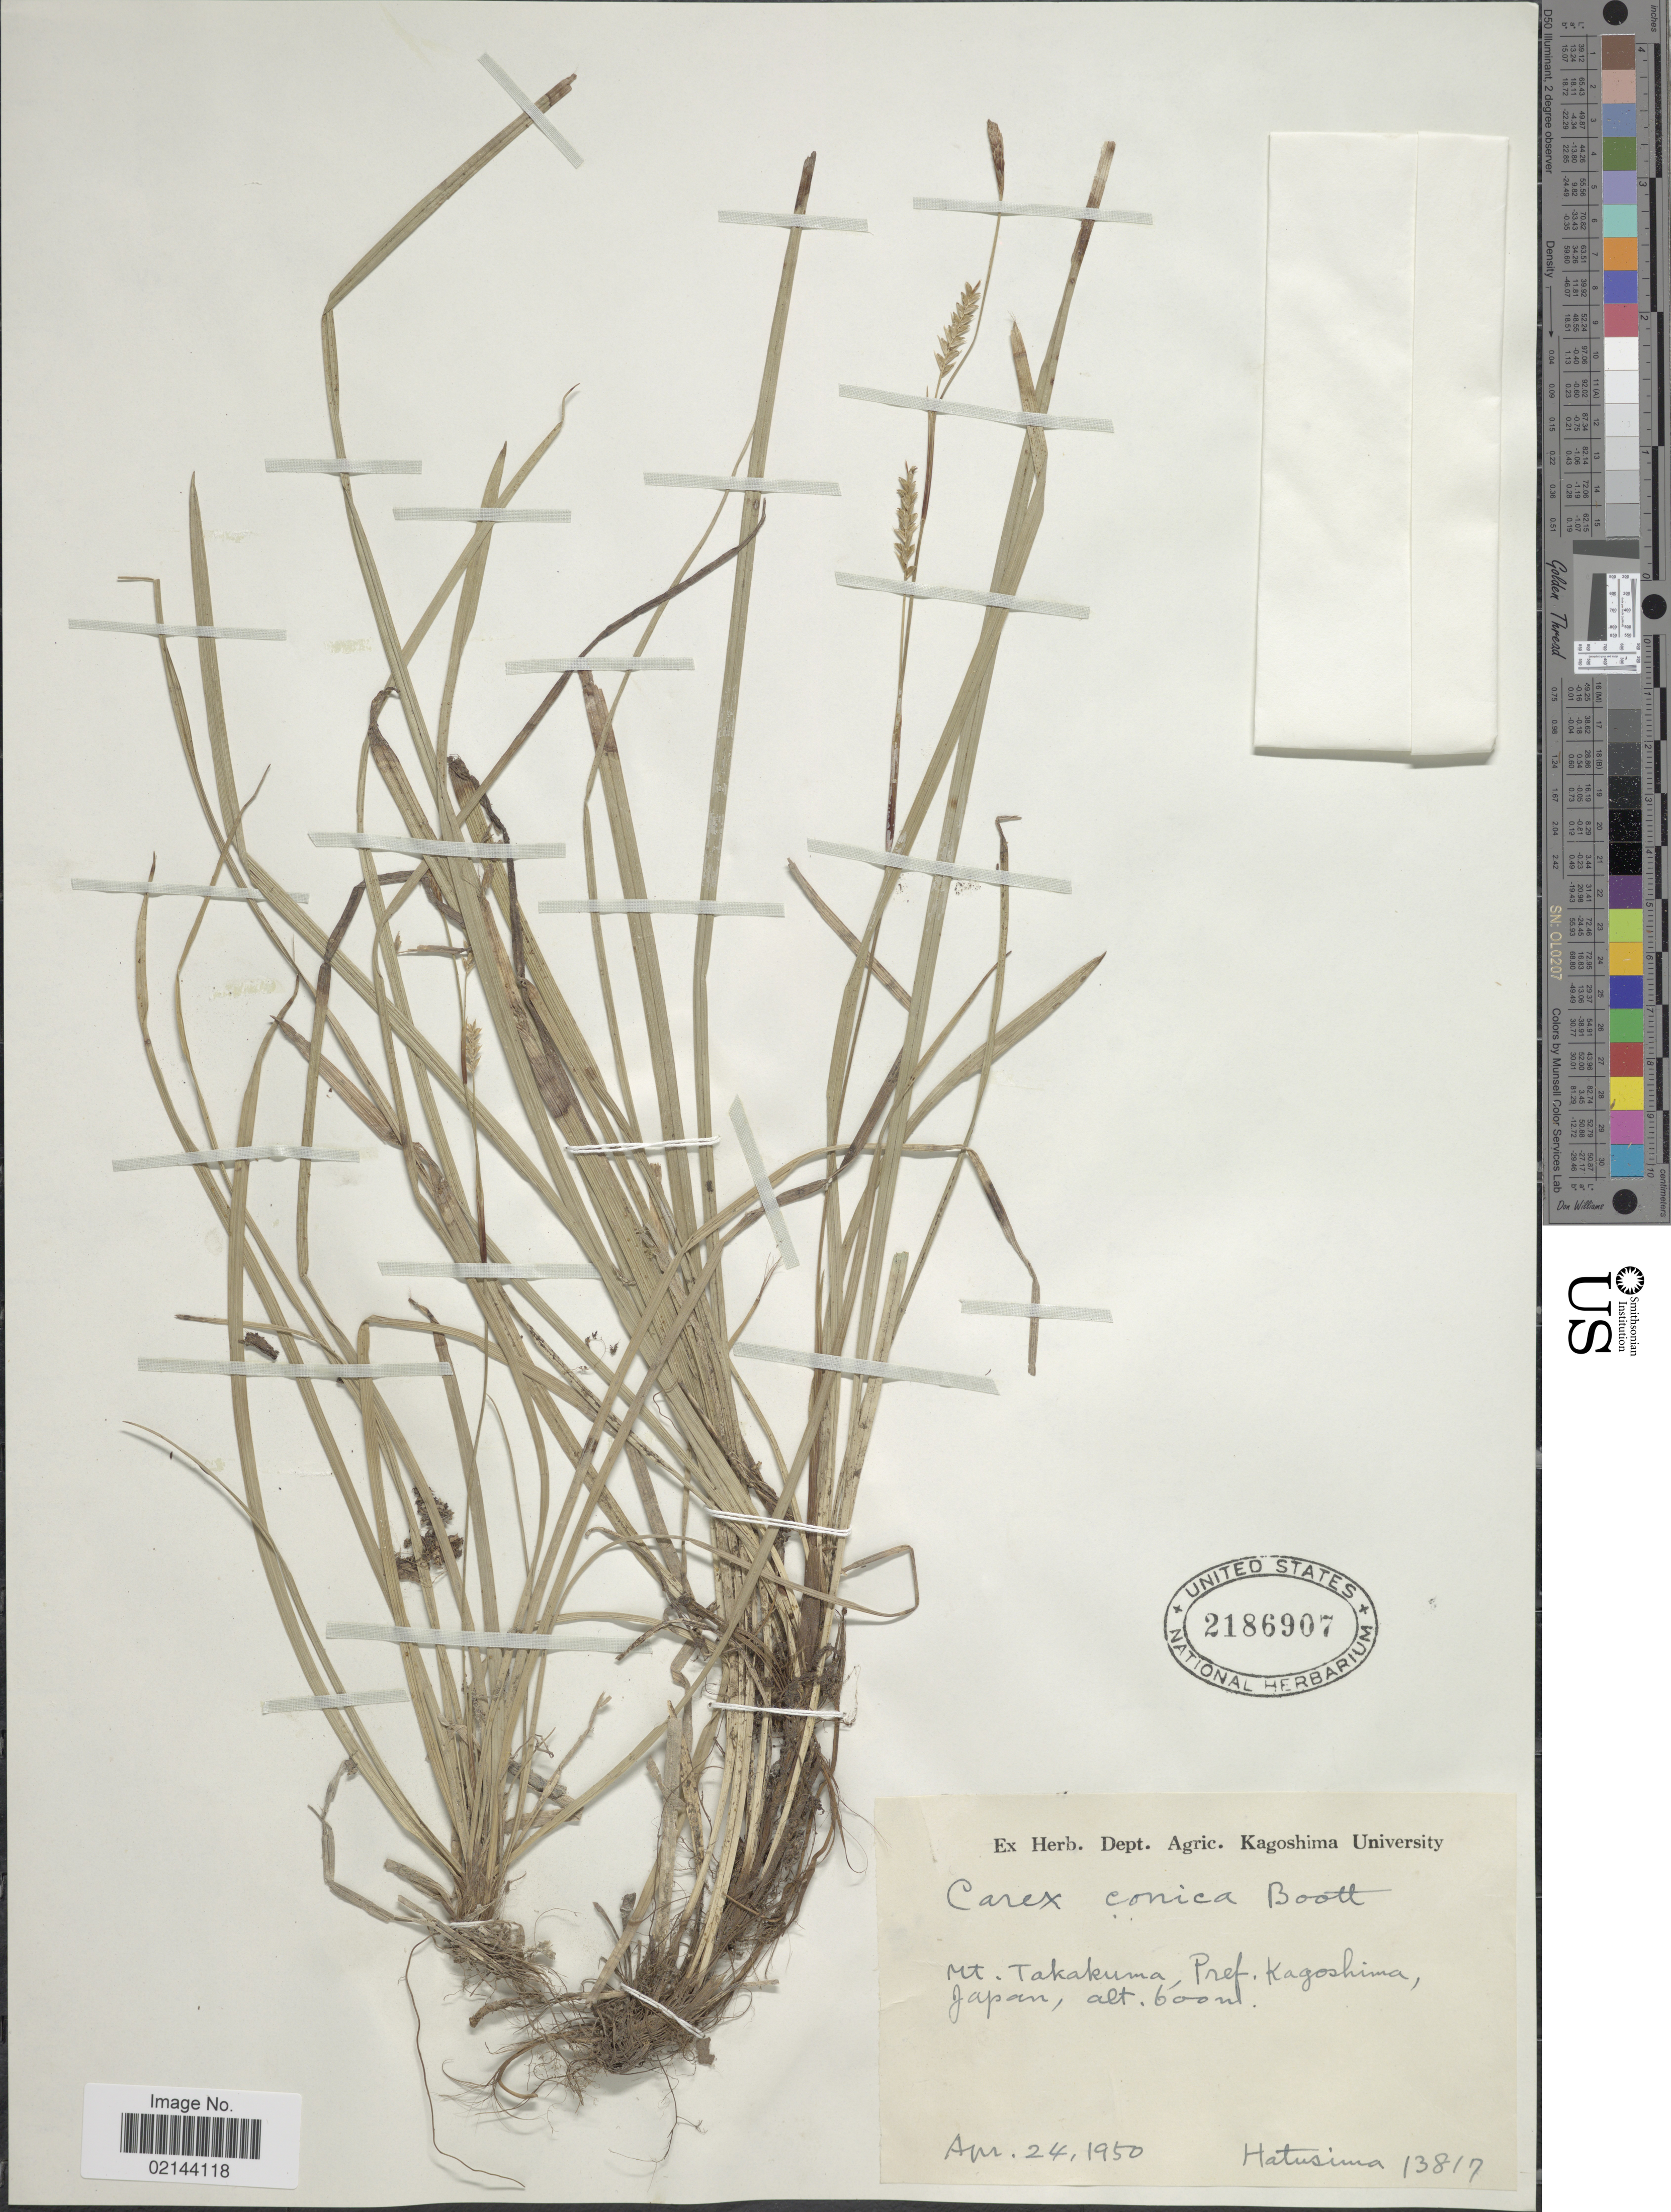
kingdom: Plantae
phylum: Tracheophyta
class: Liliopsida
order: Poales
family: Cyperaceae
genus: Carex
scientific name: Carex conica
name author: Boott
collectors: -. Hatusima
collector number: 13817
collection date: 1950-04-24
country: Japan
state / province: Kagosima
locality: Mt. Takakuma, Pref. Kagoshima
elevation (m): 600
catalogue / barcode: US 2186907